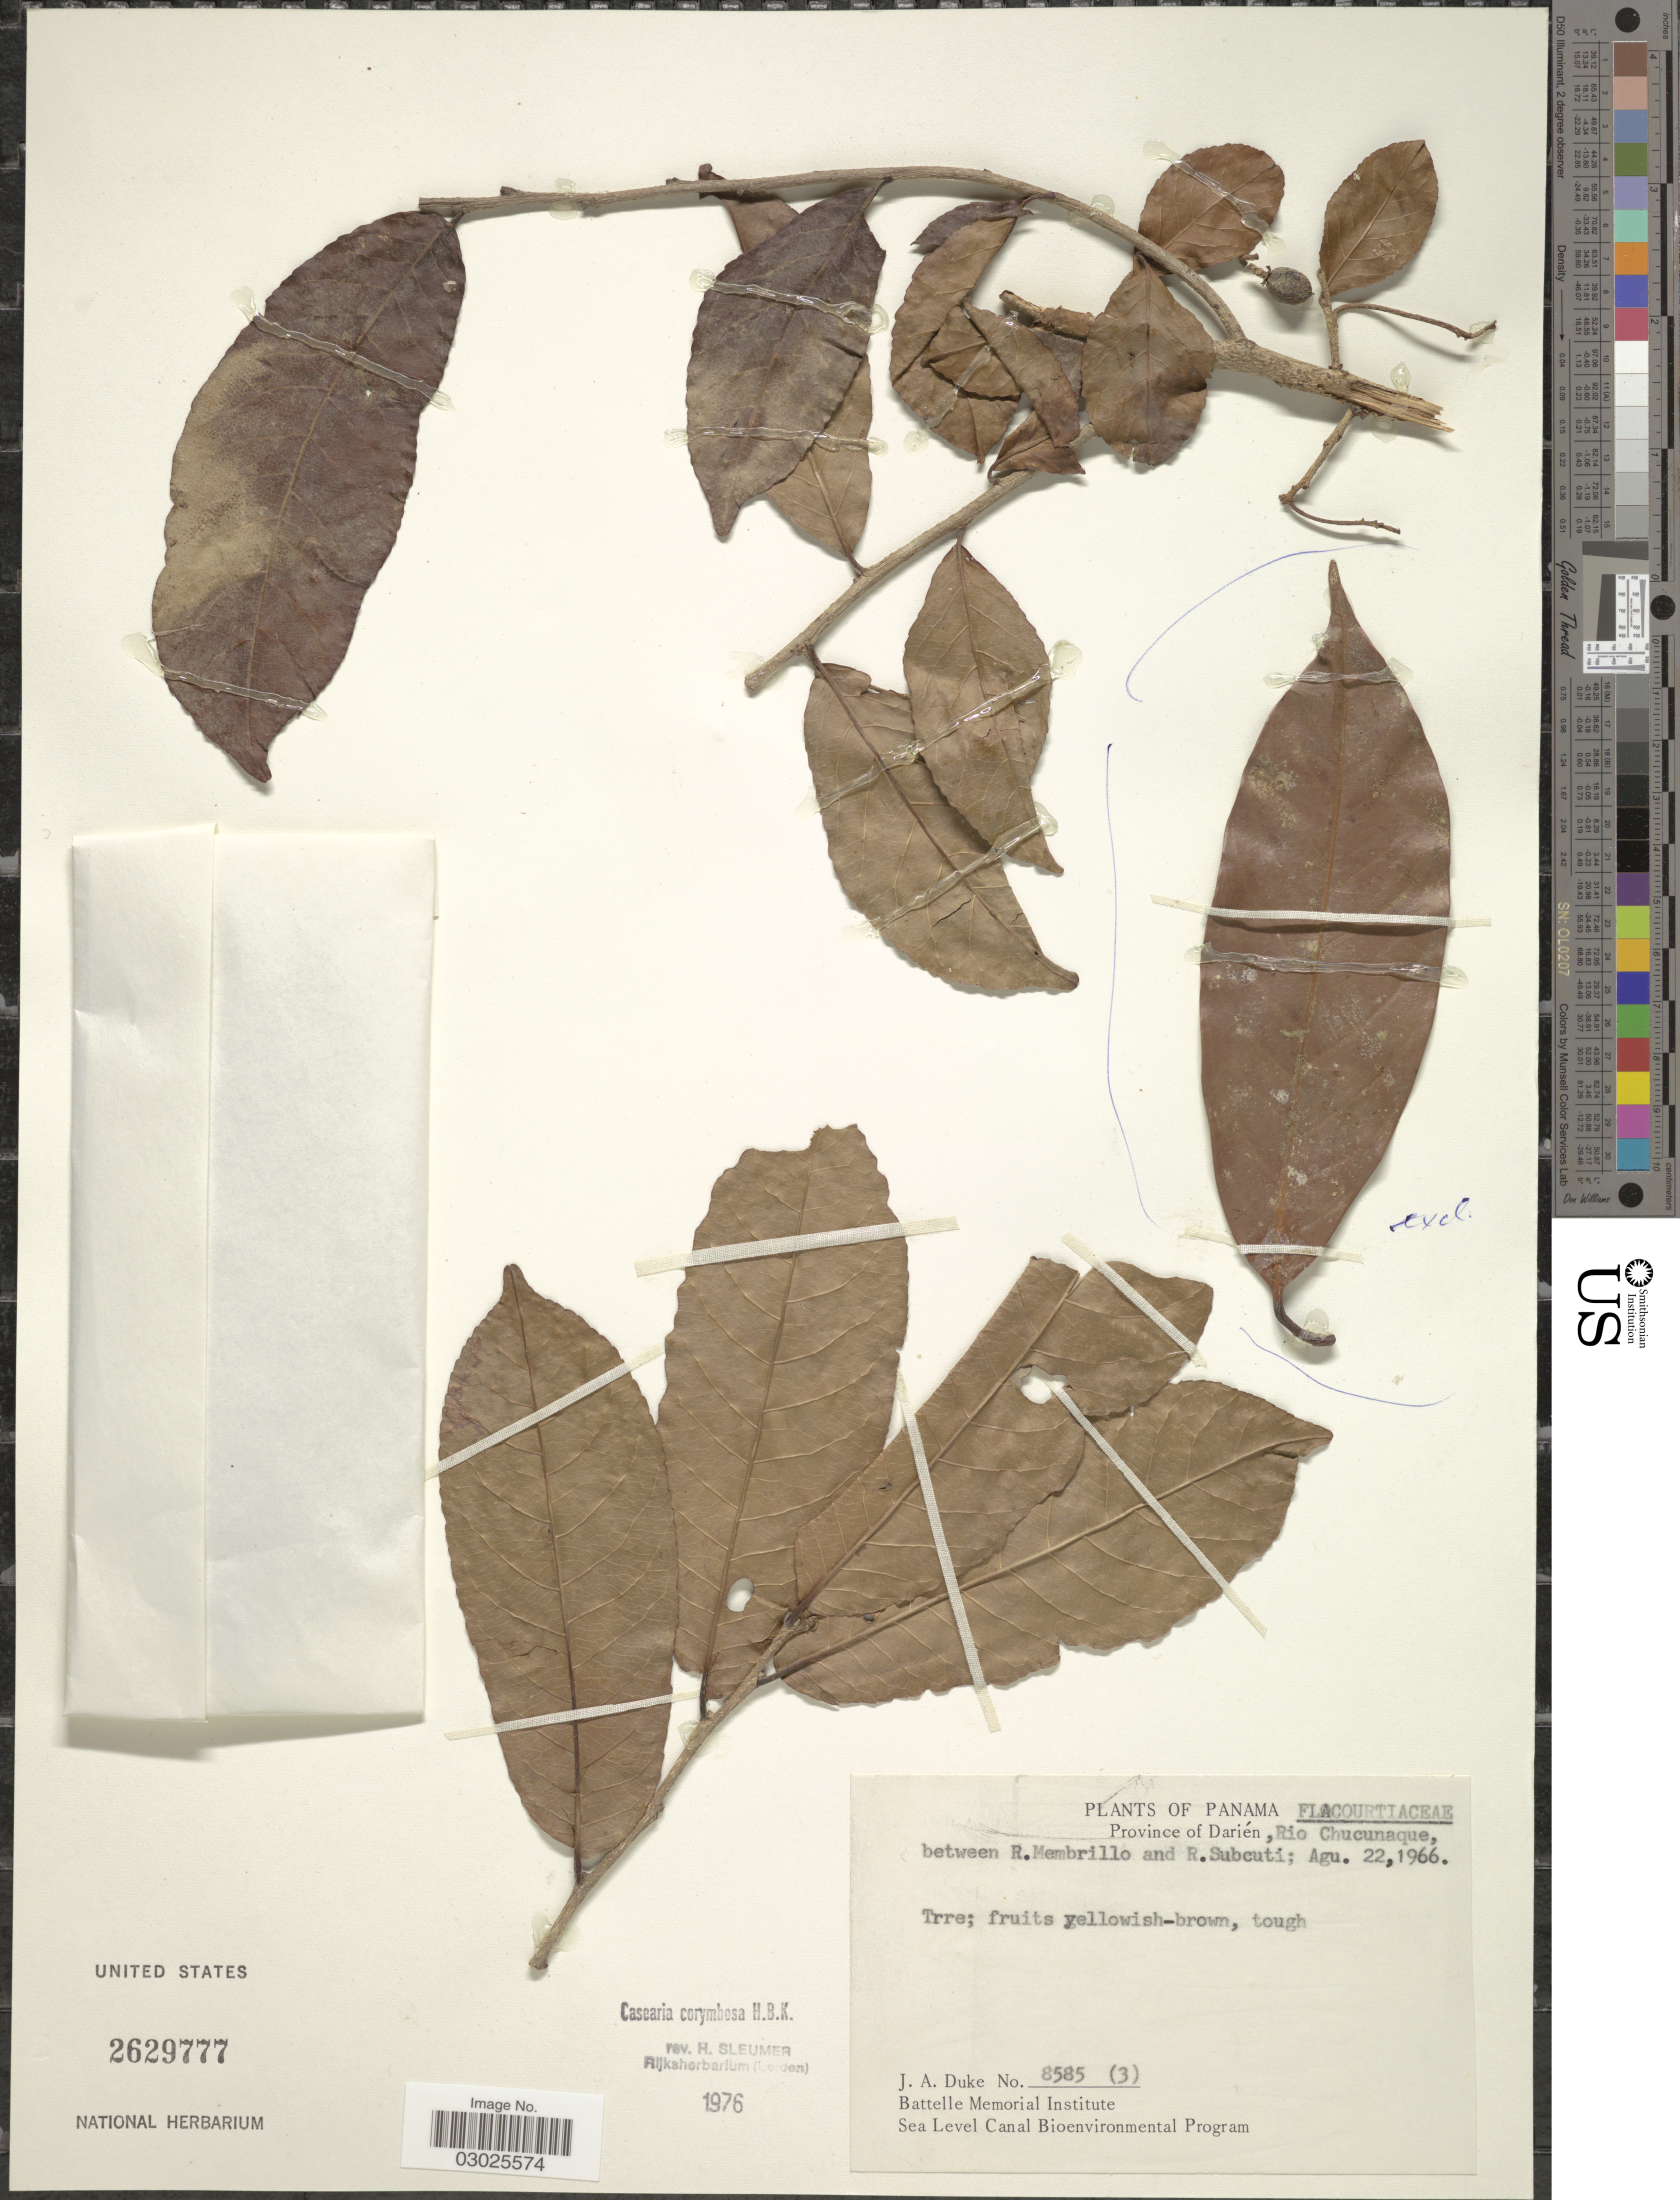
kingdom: Plantae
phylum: Tracheophyta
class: Magnoliopsida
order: Malpighiales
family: Salicaceae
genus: Casearia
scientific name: Casearia corymbosa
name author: Kunth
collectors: J. A. Duke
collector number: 8585 (3)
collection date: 1966-08-22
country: Panama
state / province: Darién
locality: Rio Chucunaque, between R. Membrillo and R. Subcuti.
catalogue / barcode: US 2629777